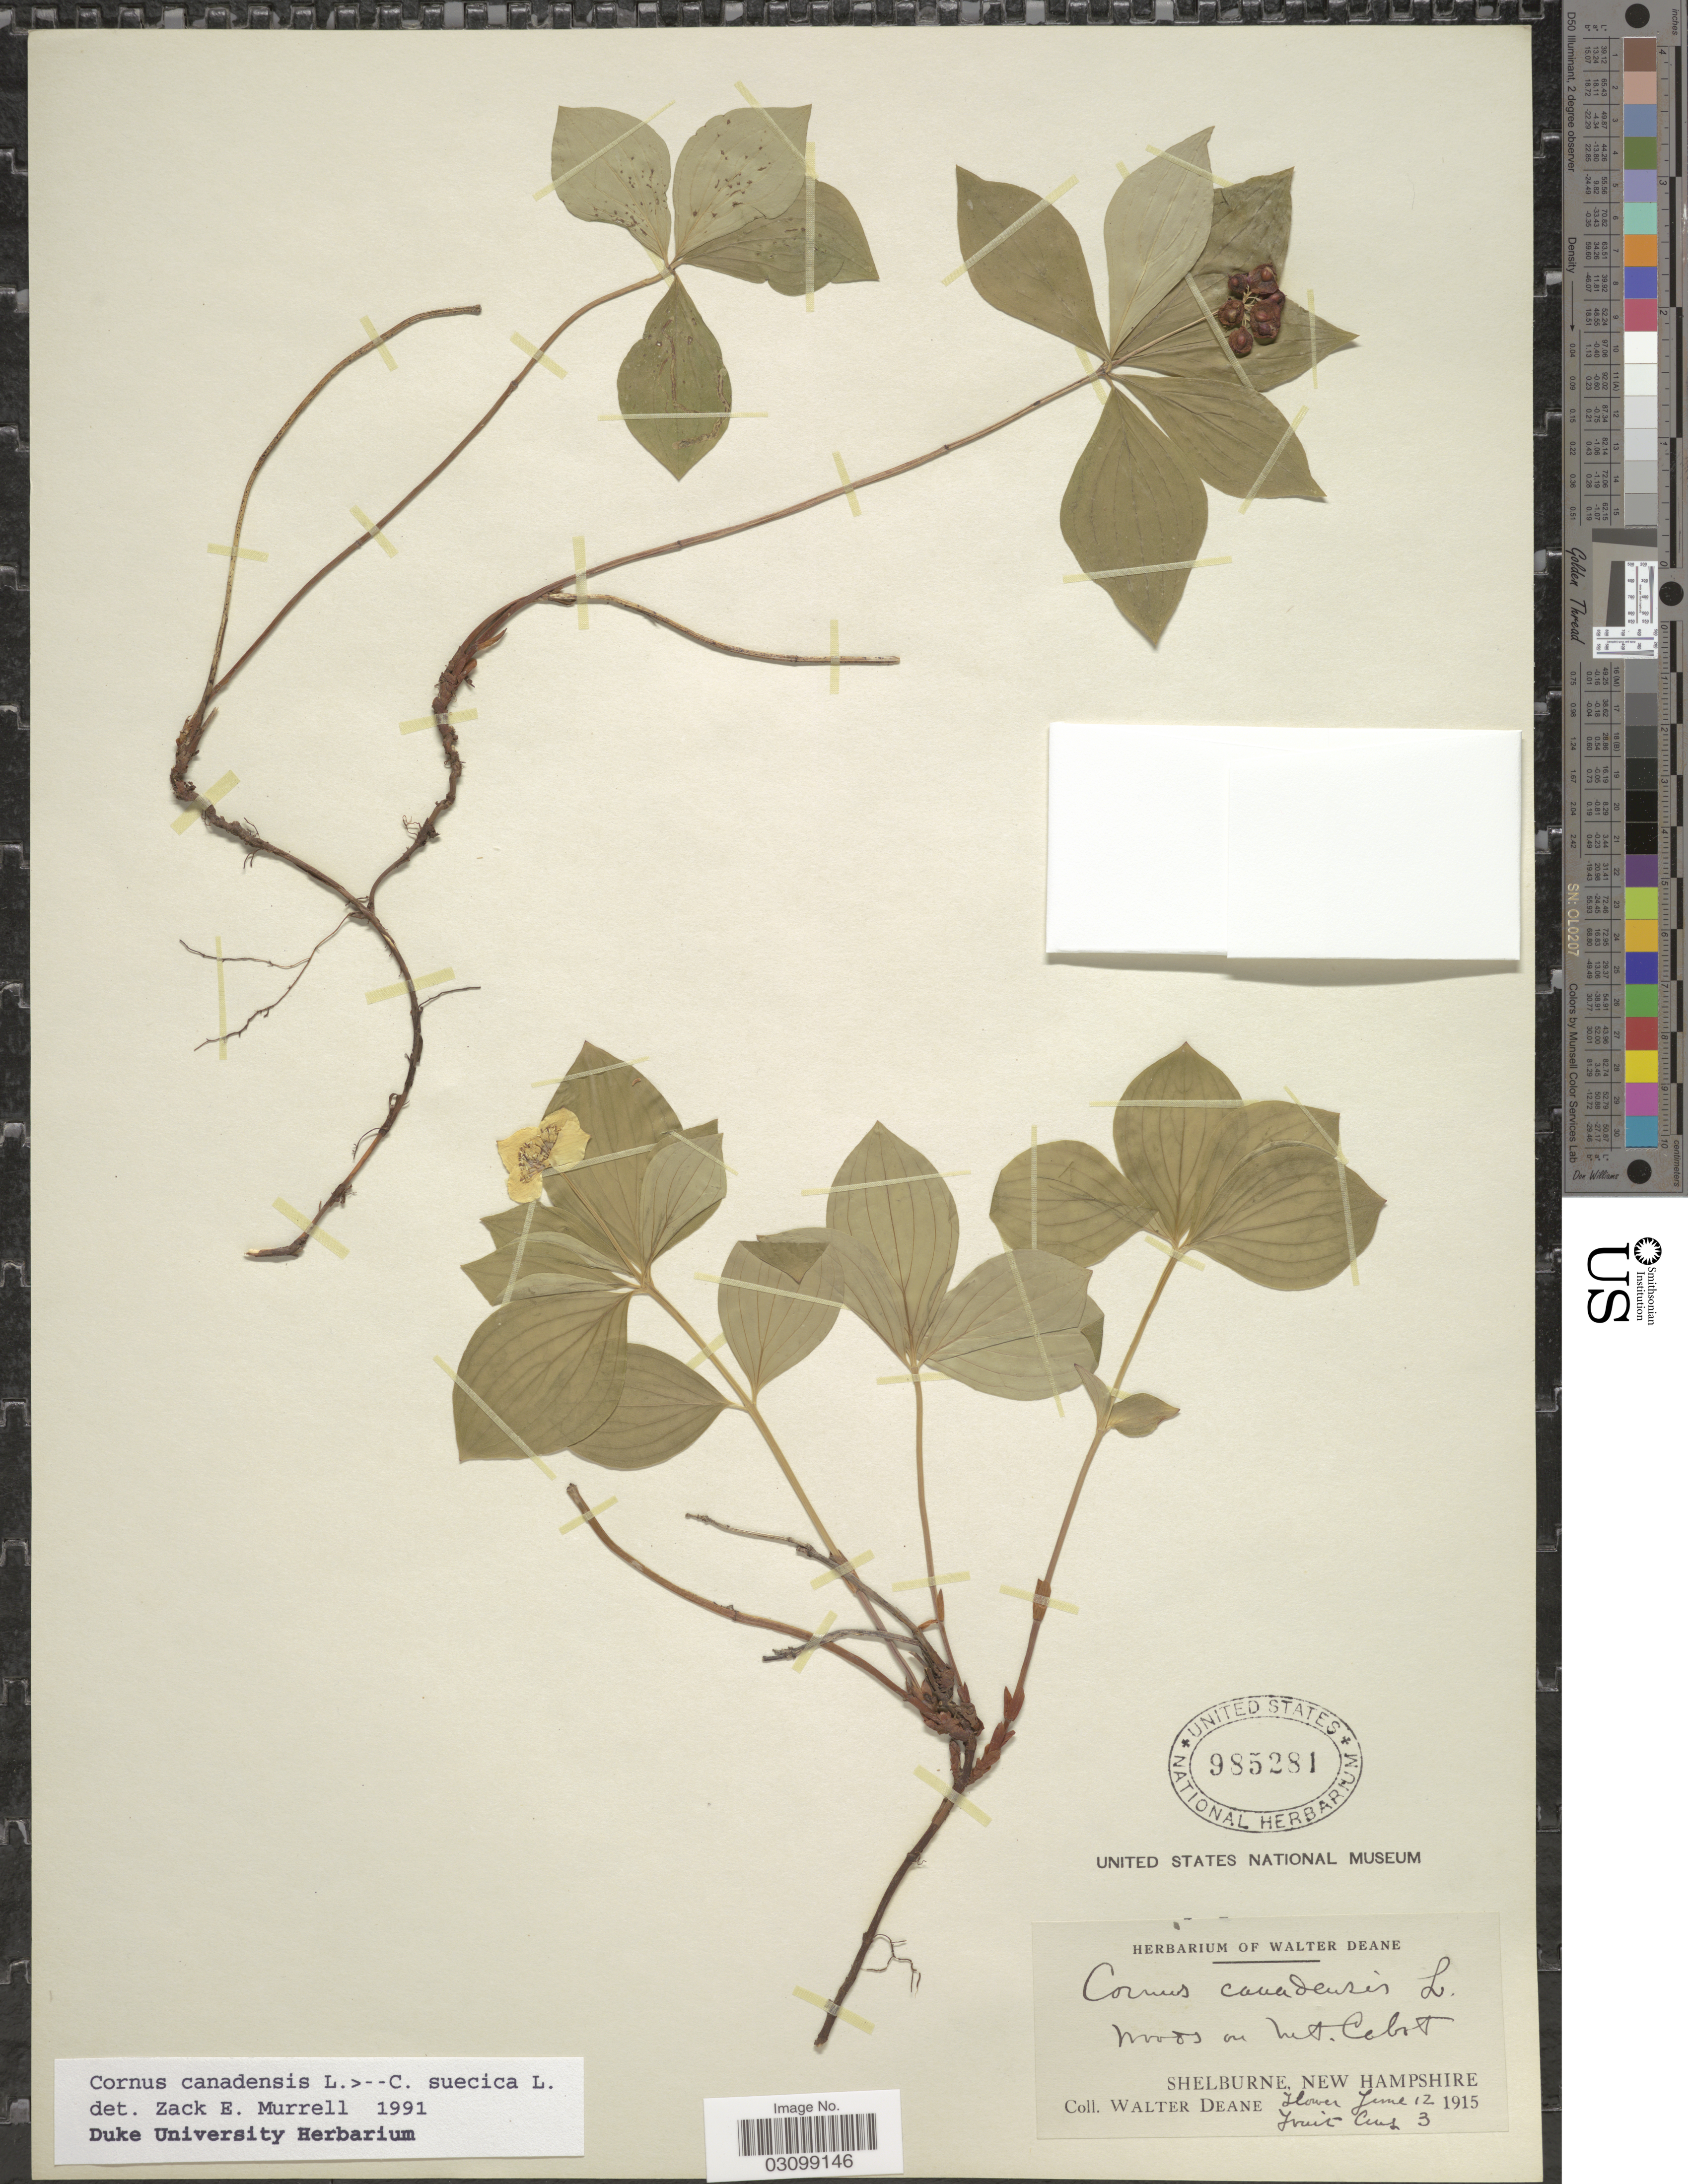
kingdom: Plantae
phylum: Tracheophyta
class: Magnoliopsida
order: Cornales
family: Cornaceae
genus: Cornus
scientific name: Cornus sp.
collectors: W. Deane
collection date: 1915-06-12/1915-08-03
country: United States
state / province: New Hampshire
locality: Woods on Mt. Cabot. Shelburne.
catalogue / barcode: US 985281